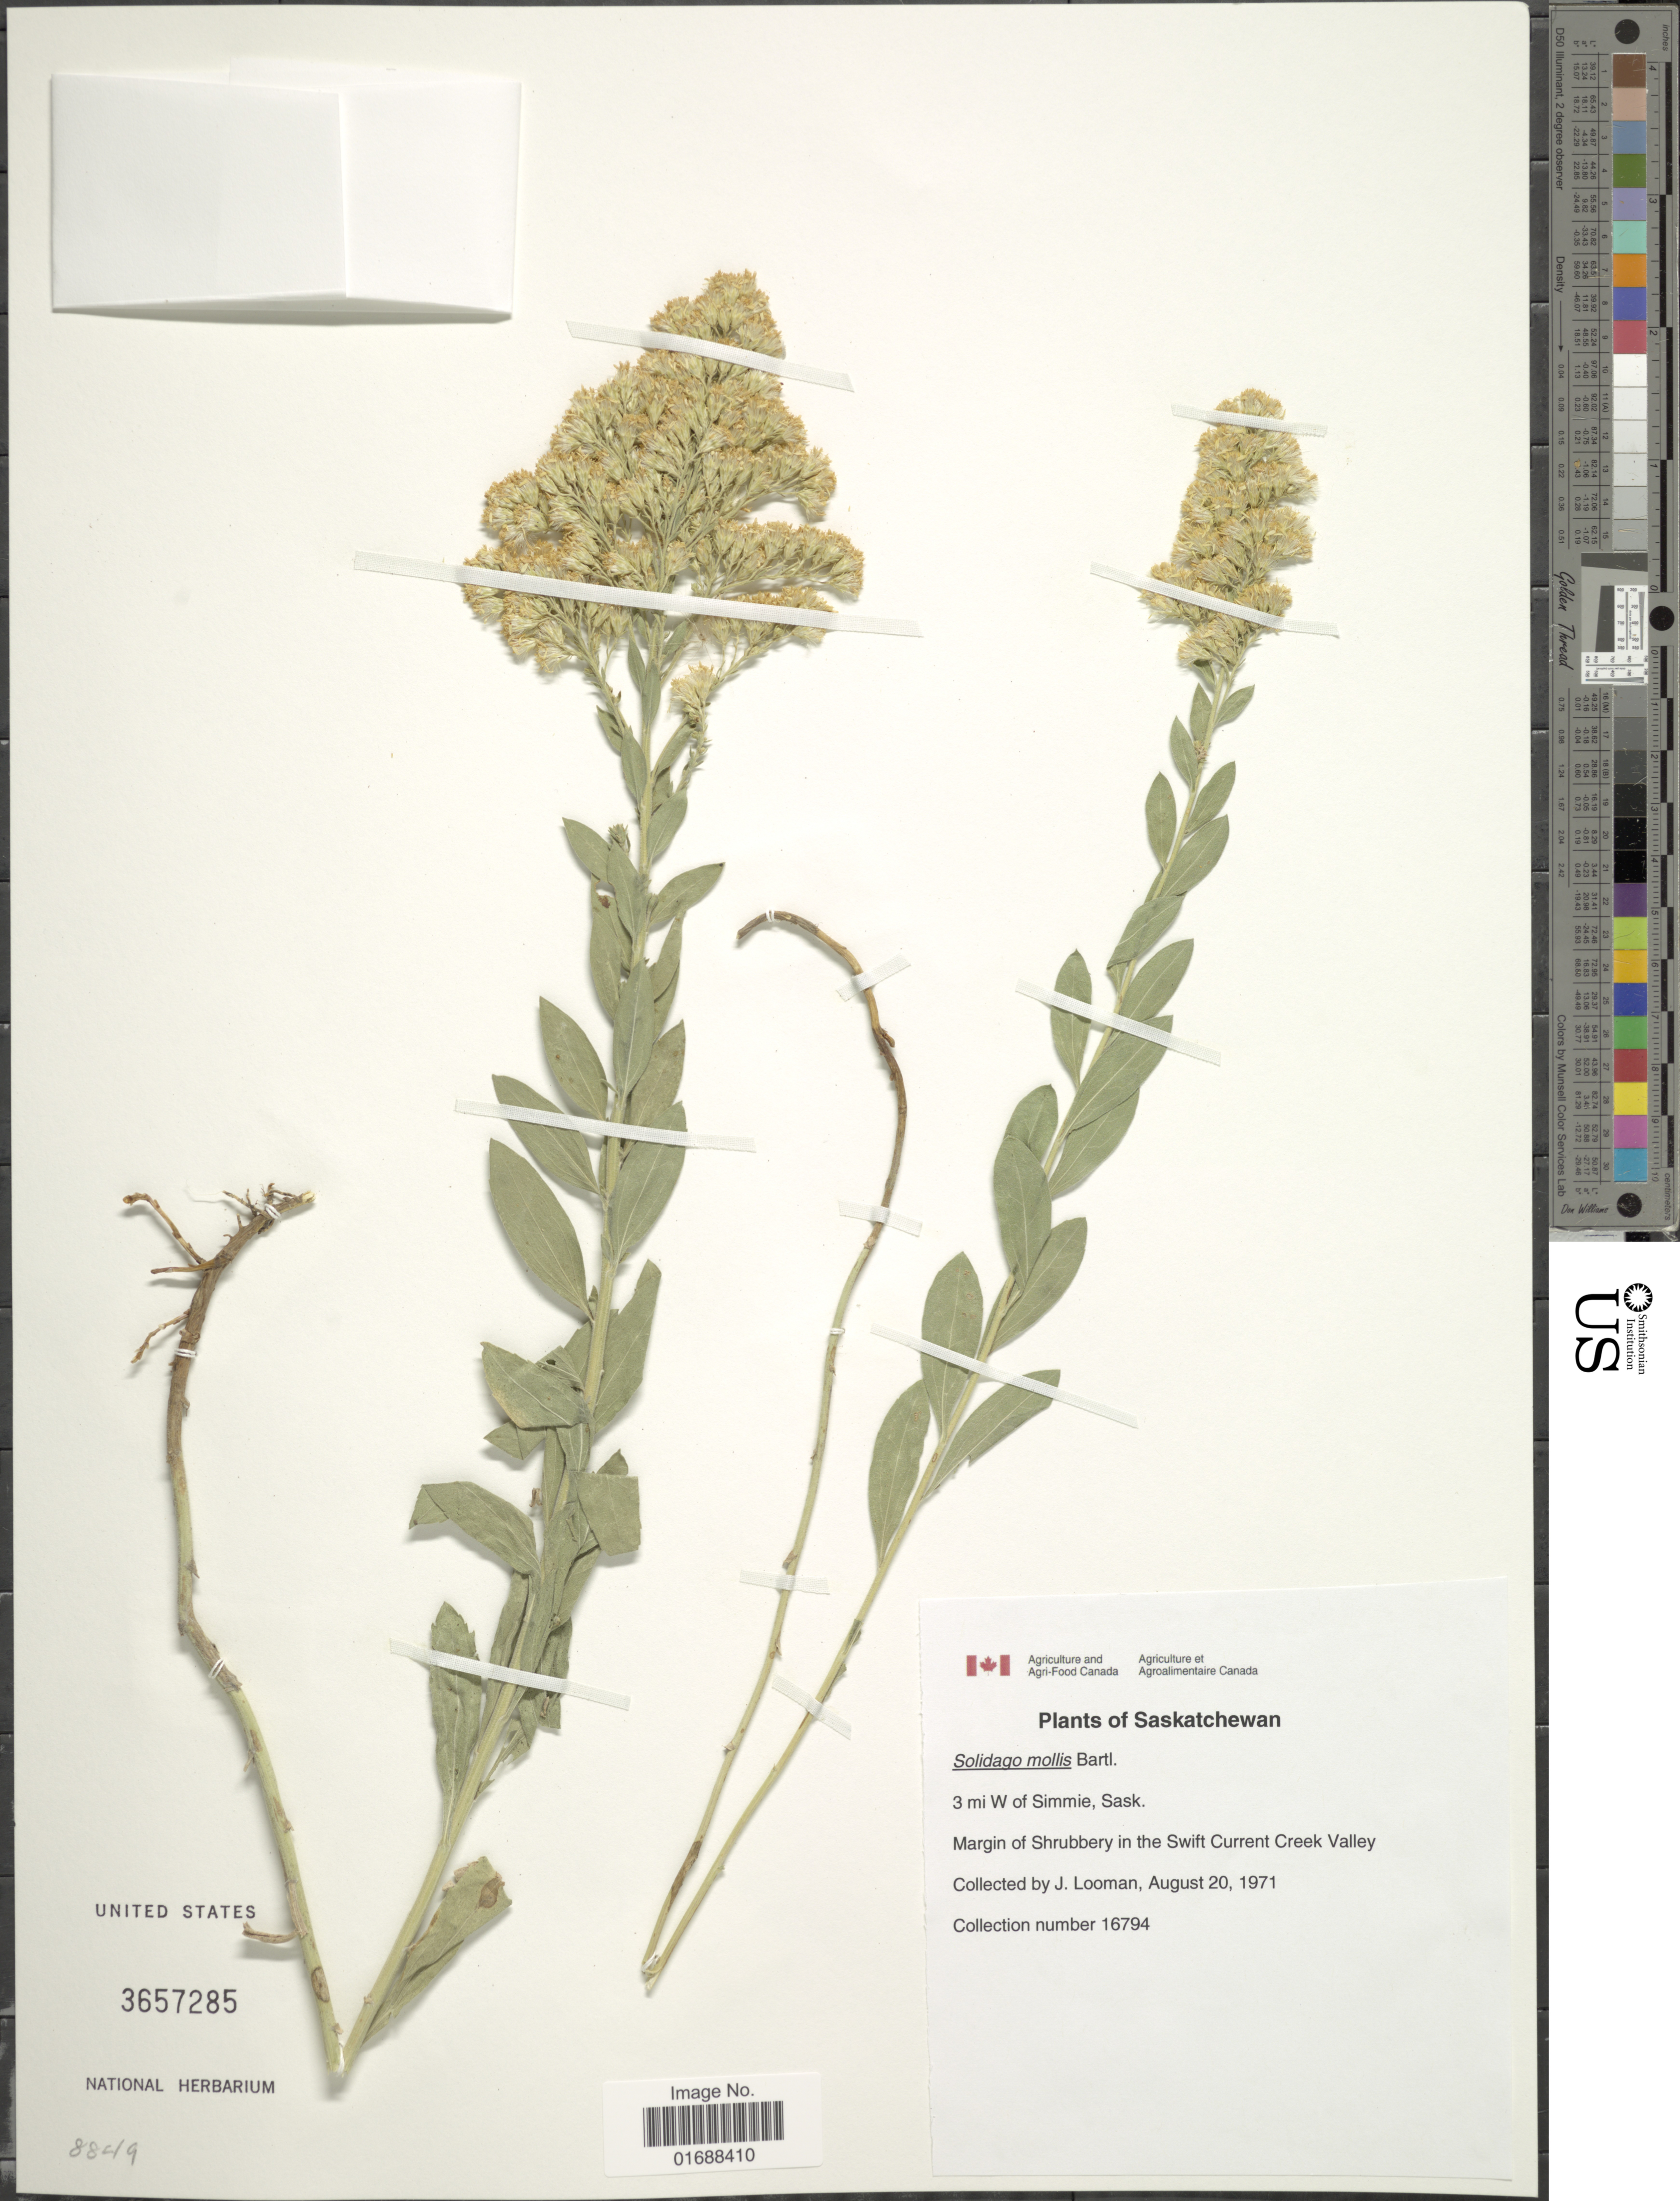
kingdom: Plantae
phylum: Tracheophyta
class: Magnoliopsida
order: Asterales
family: Asteraceae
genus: Solidago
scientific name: Solidago mollis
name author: Bartl.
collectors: J. Looman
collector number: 16794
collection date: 1971-08-20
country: Canada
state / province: Saskatchewan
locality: Saskatchewan, Margin of Shrubbery in the Swiftt Creek Valley.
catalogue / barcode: US 3657285